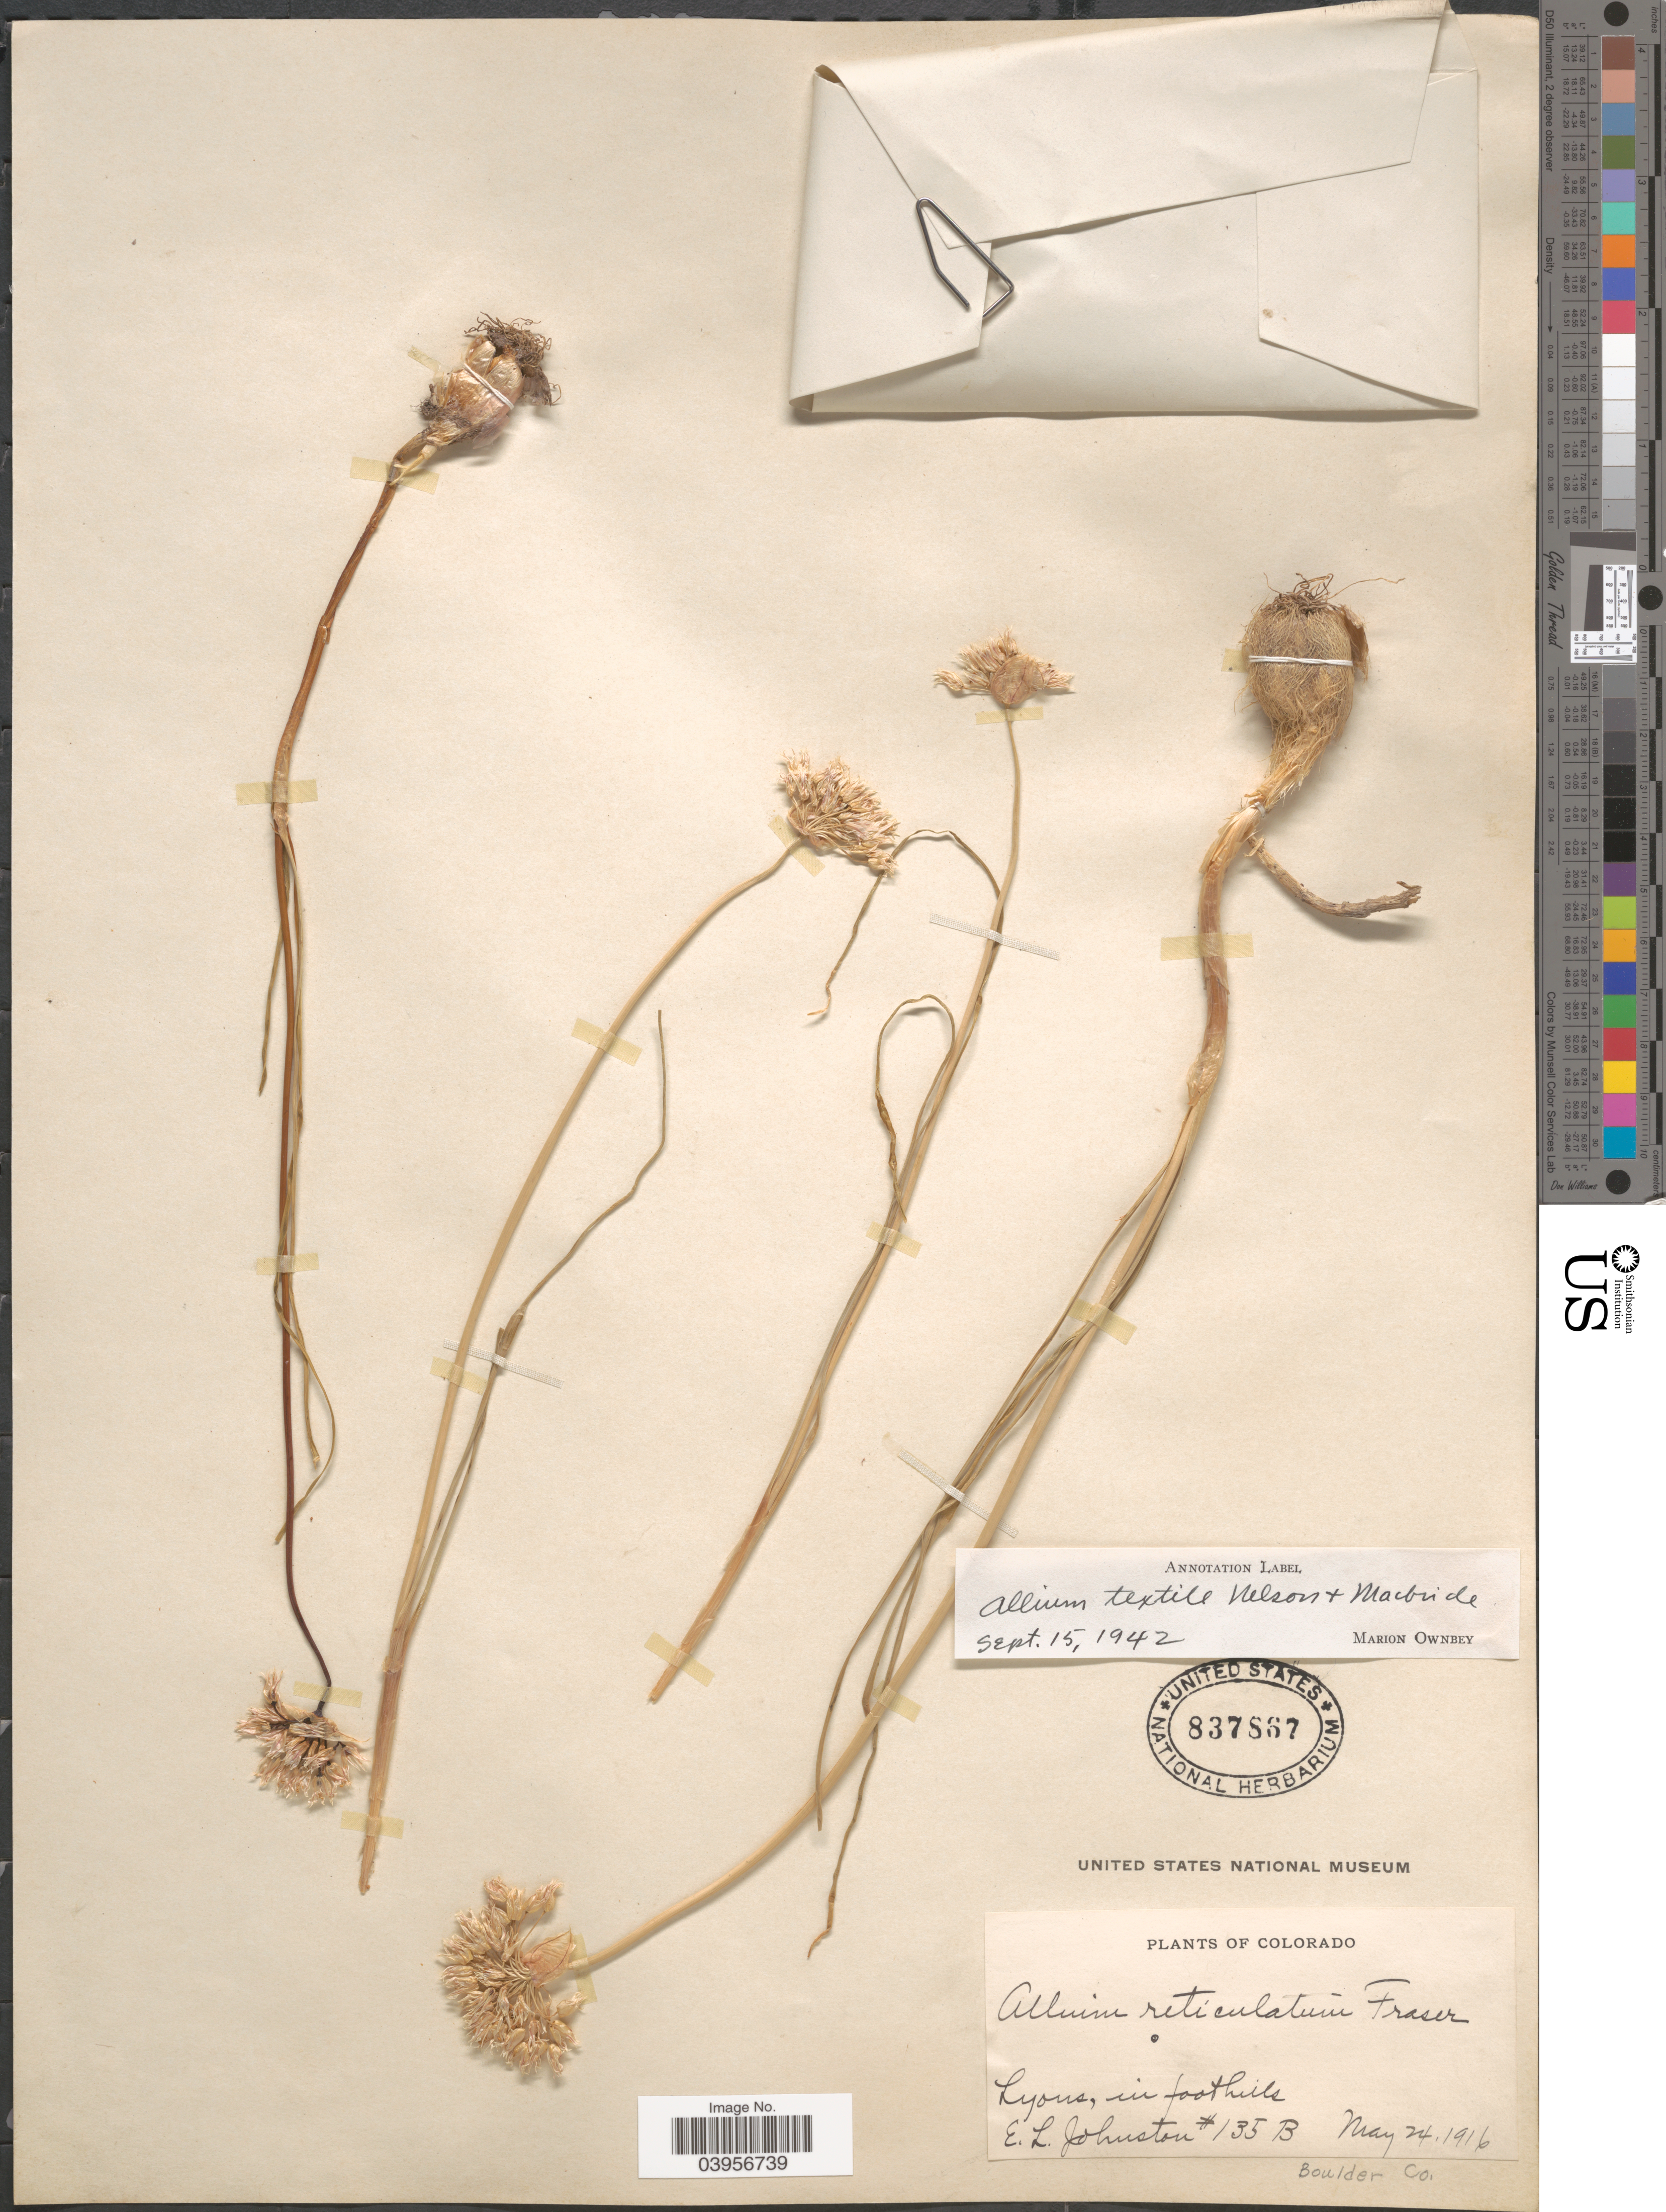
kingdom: Plantae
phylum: Tracheophyta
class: Liliopsida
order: Asparagales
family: Amaryllidaceae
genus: Allium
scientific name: Allium textile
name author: A. Nelson & J.F. Macbr.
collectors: E. L. Johnston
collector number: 135B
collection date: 1916-05-24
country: United States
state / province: Colorado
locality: Lyons, in foothills. Boulder Co.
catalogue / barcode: US 837867